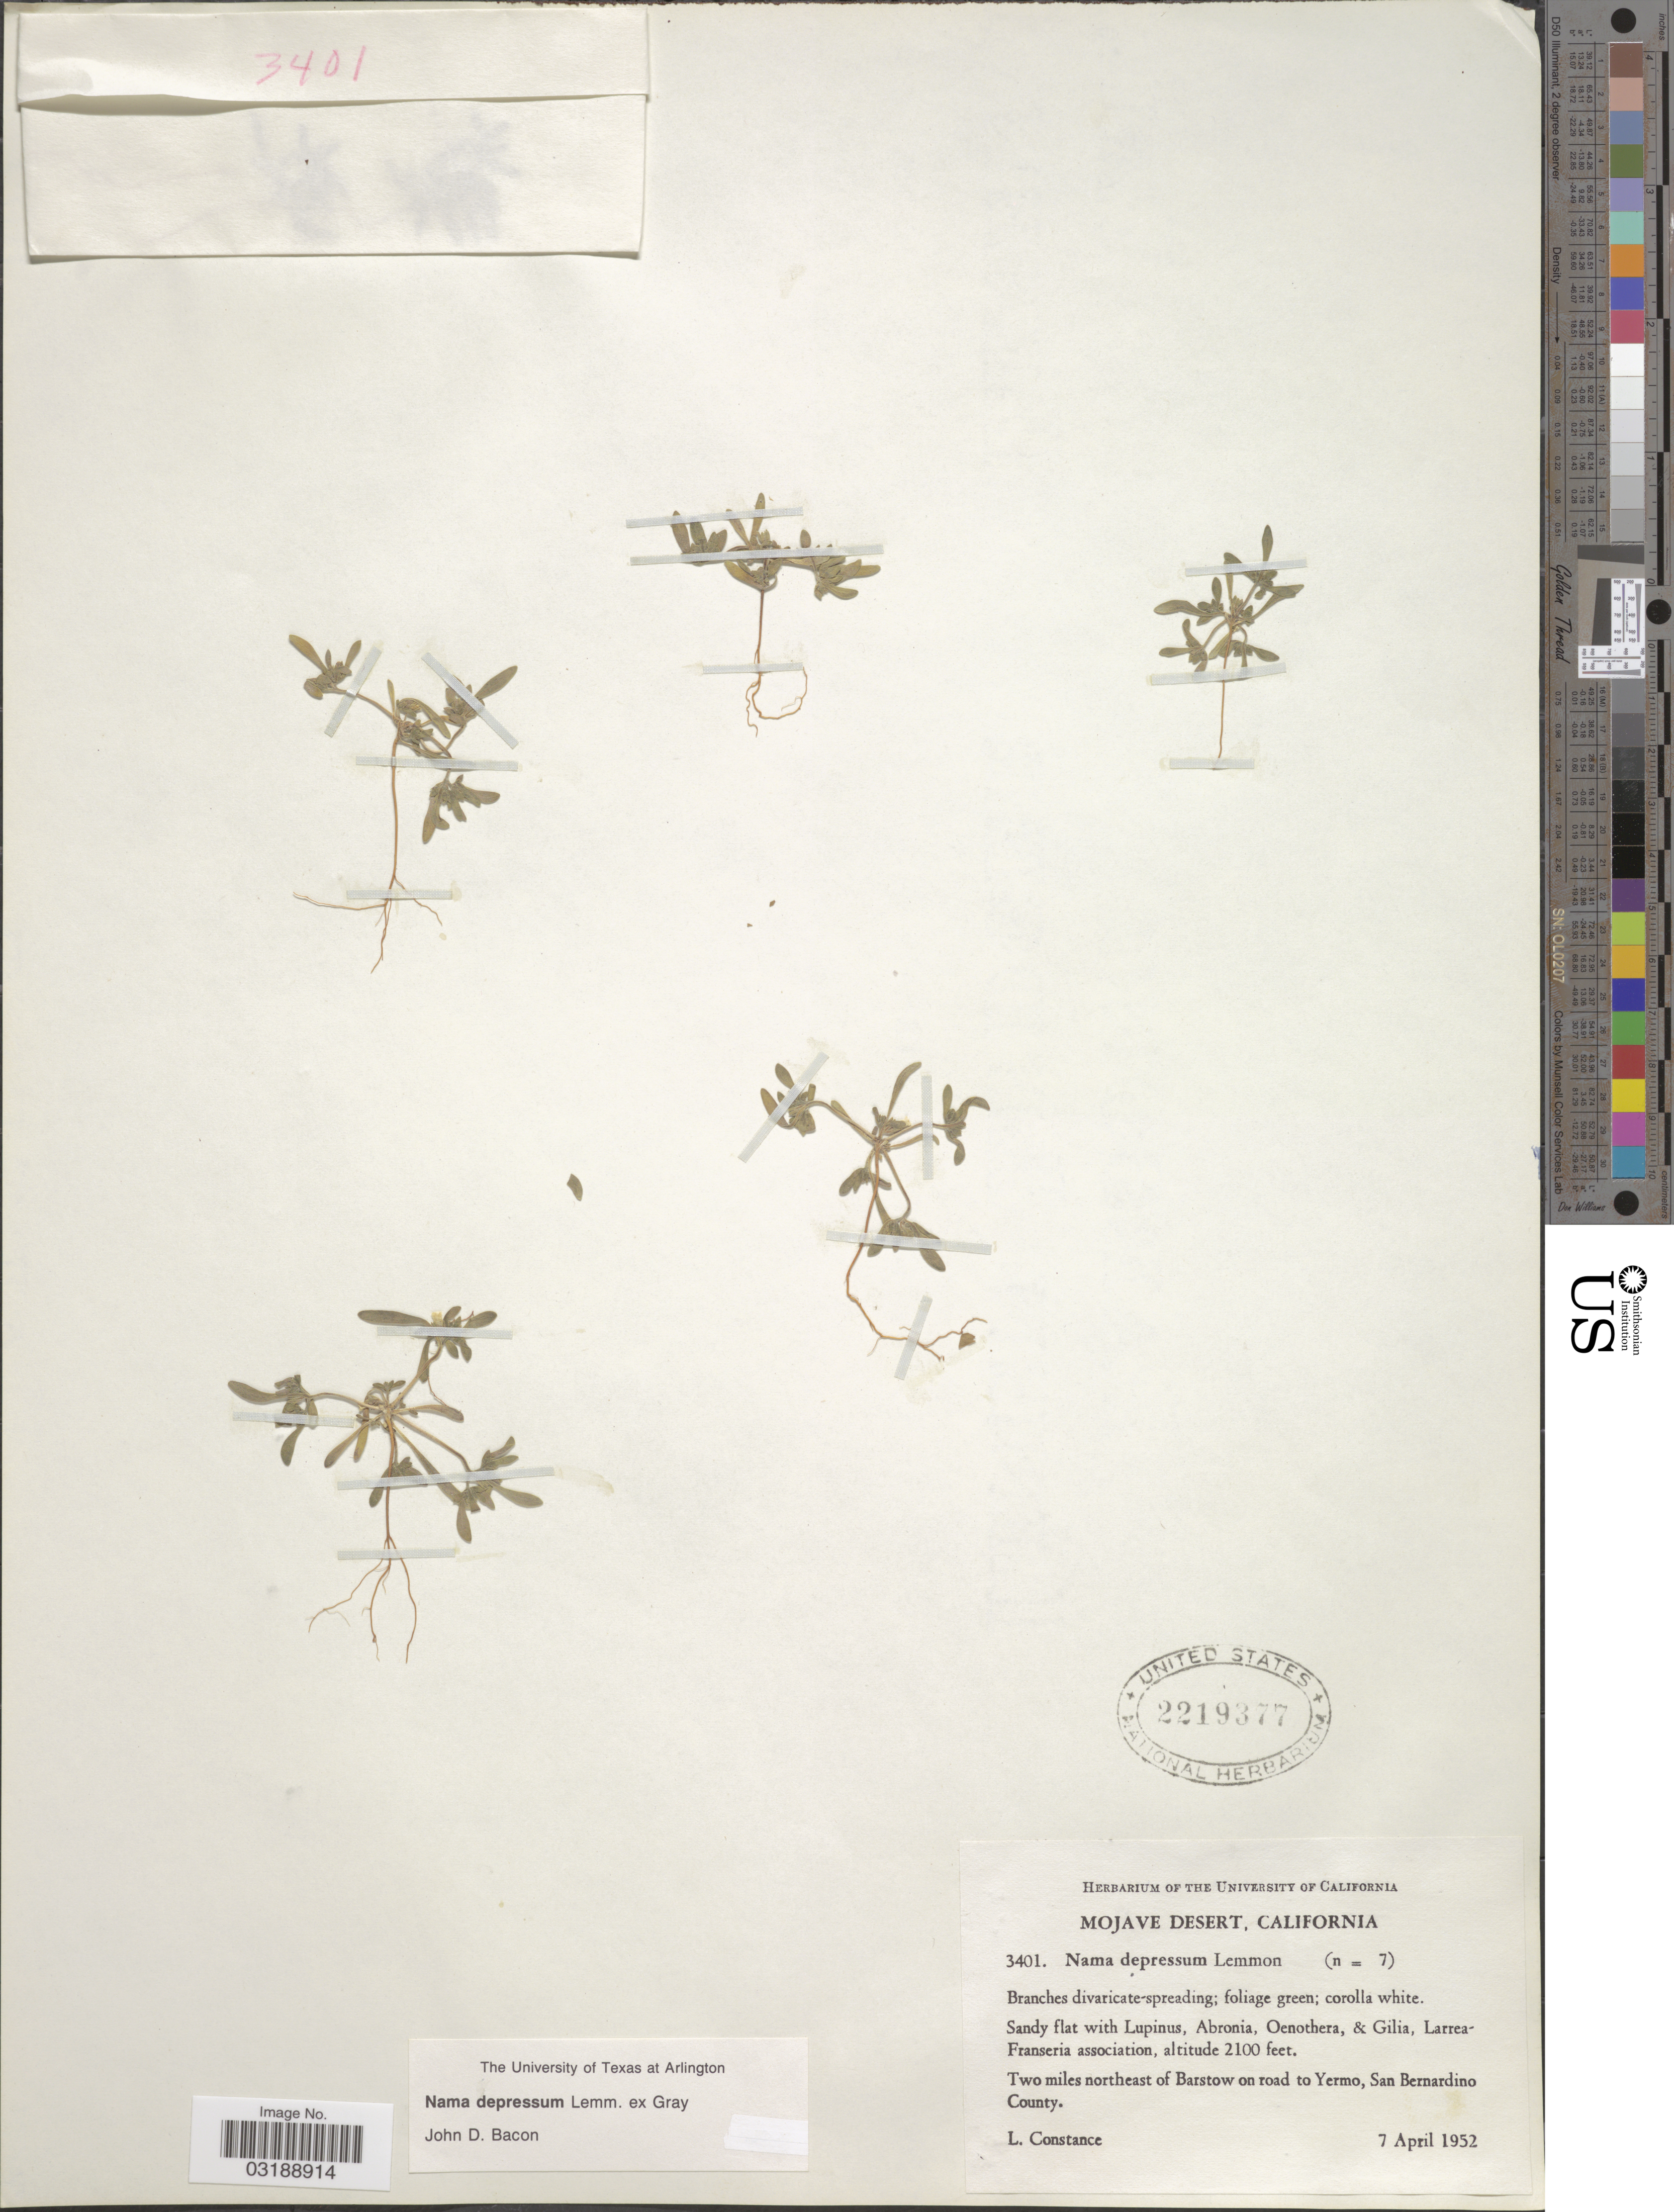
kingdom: Plantae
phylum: Tracheophyta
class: Magnoliopsida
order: Boraginales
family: Namaceae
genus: Nama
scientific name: Nama depressum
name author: Lemmon ex A. Gray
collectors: L. Constance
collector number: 3401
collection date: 1952-04-07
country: United States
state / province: California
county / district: San Bernardino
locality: Mojave Desert, Two miles northeast of Barstow on road to Yermo, San Bernardino County.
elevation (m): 640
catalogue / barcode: US 2219377